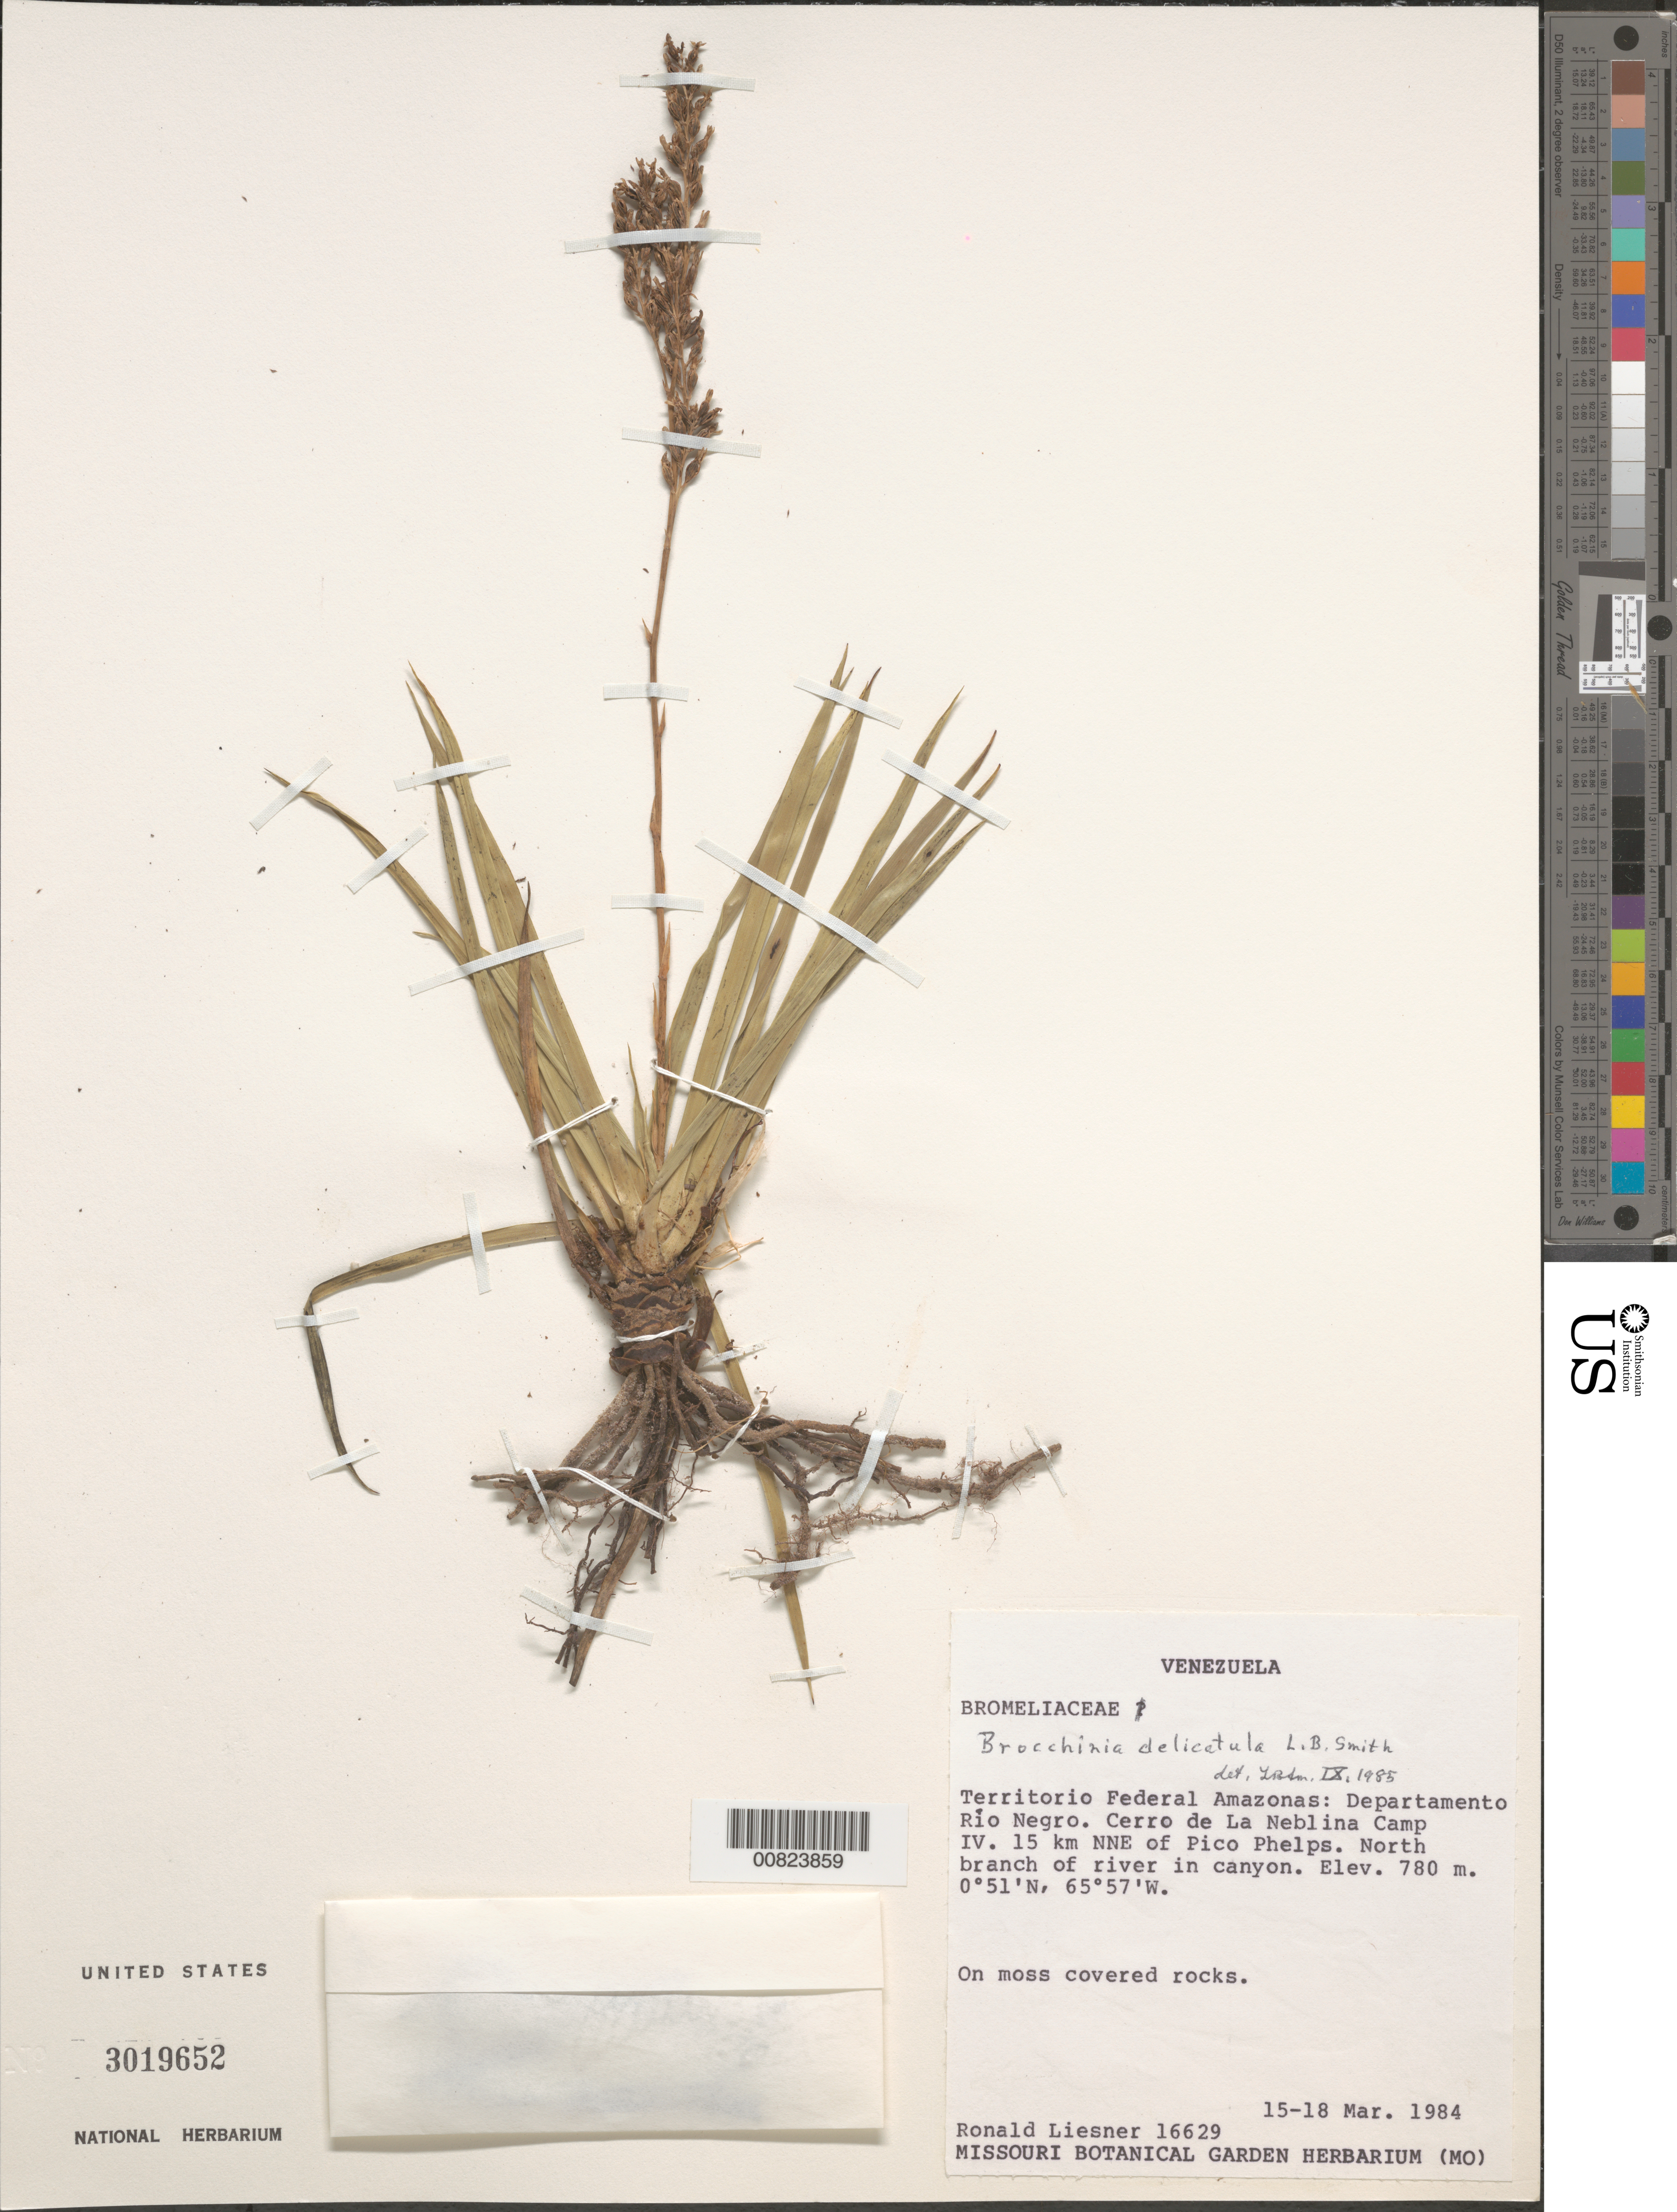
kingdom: Plantae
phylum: Tracheophyta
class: Liliopsida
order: Poales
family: Bromeliaceae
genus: Brocchinia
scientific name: Brocchinia delicatula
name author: L.B. Sm.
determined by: Smith, Lyman B., (US), NMNH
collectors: R. L. Liesner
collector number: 16629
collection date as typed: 15-Mar-84 to 18-Mar-84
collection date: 1984-03-15/1984-03-18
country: Venezuela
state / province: Amazonas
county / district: Río Negro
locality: Cerro de La Neblina Camp IV, 15 km NNE of Pico Phelps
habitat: N branch of river in canyon; on moss covered rocks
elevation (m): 780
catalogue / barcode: US 3019652